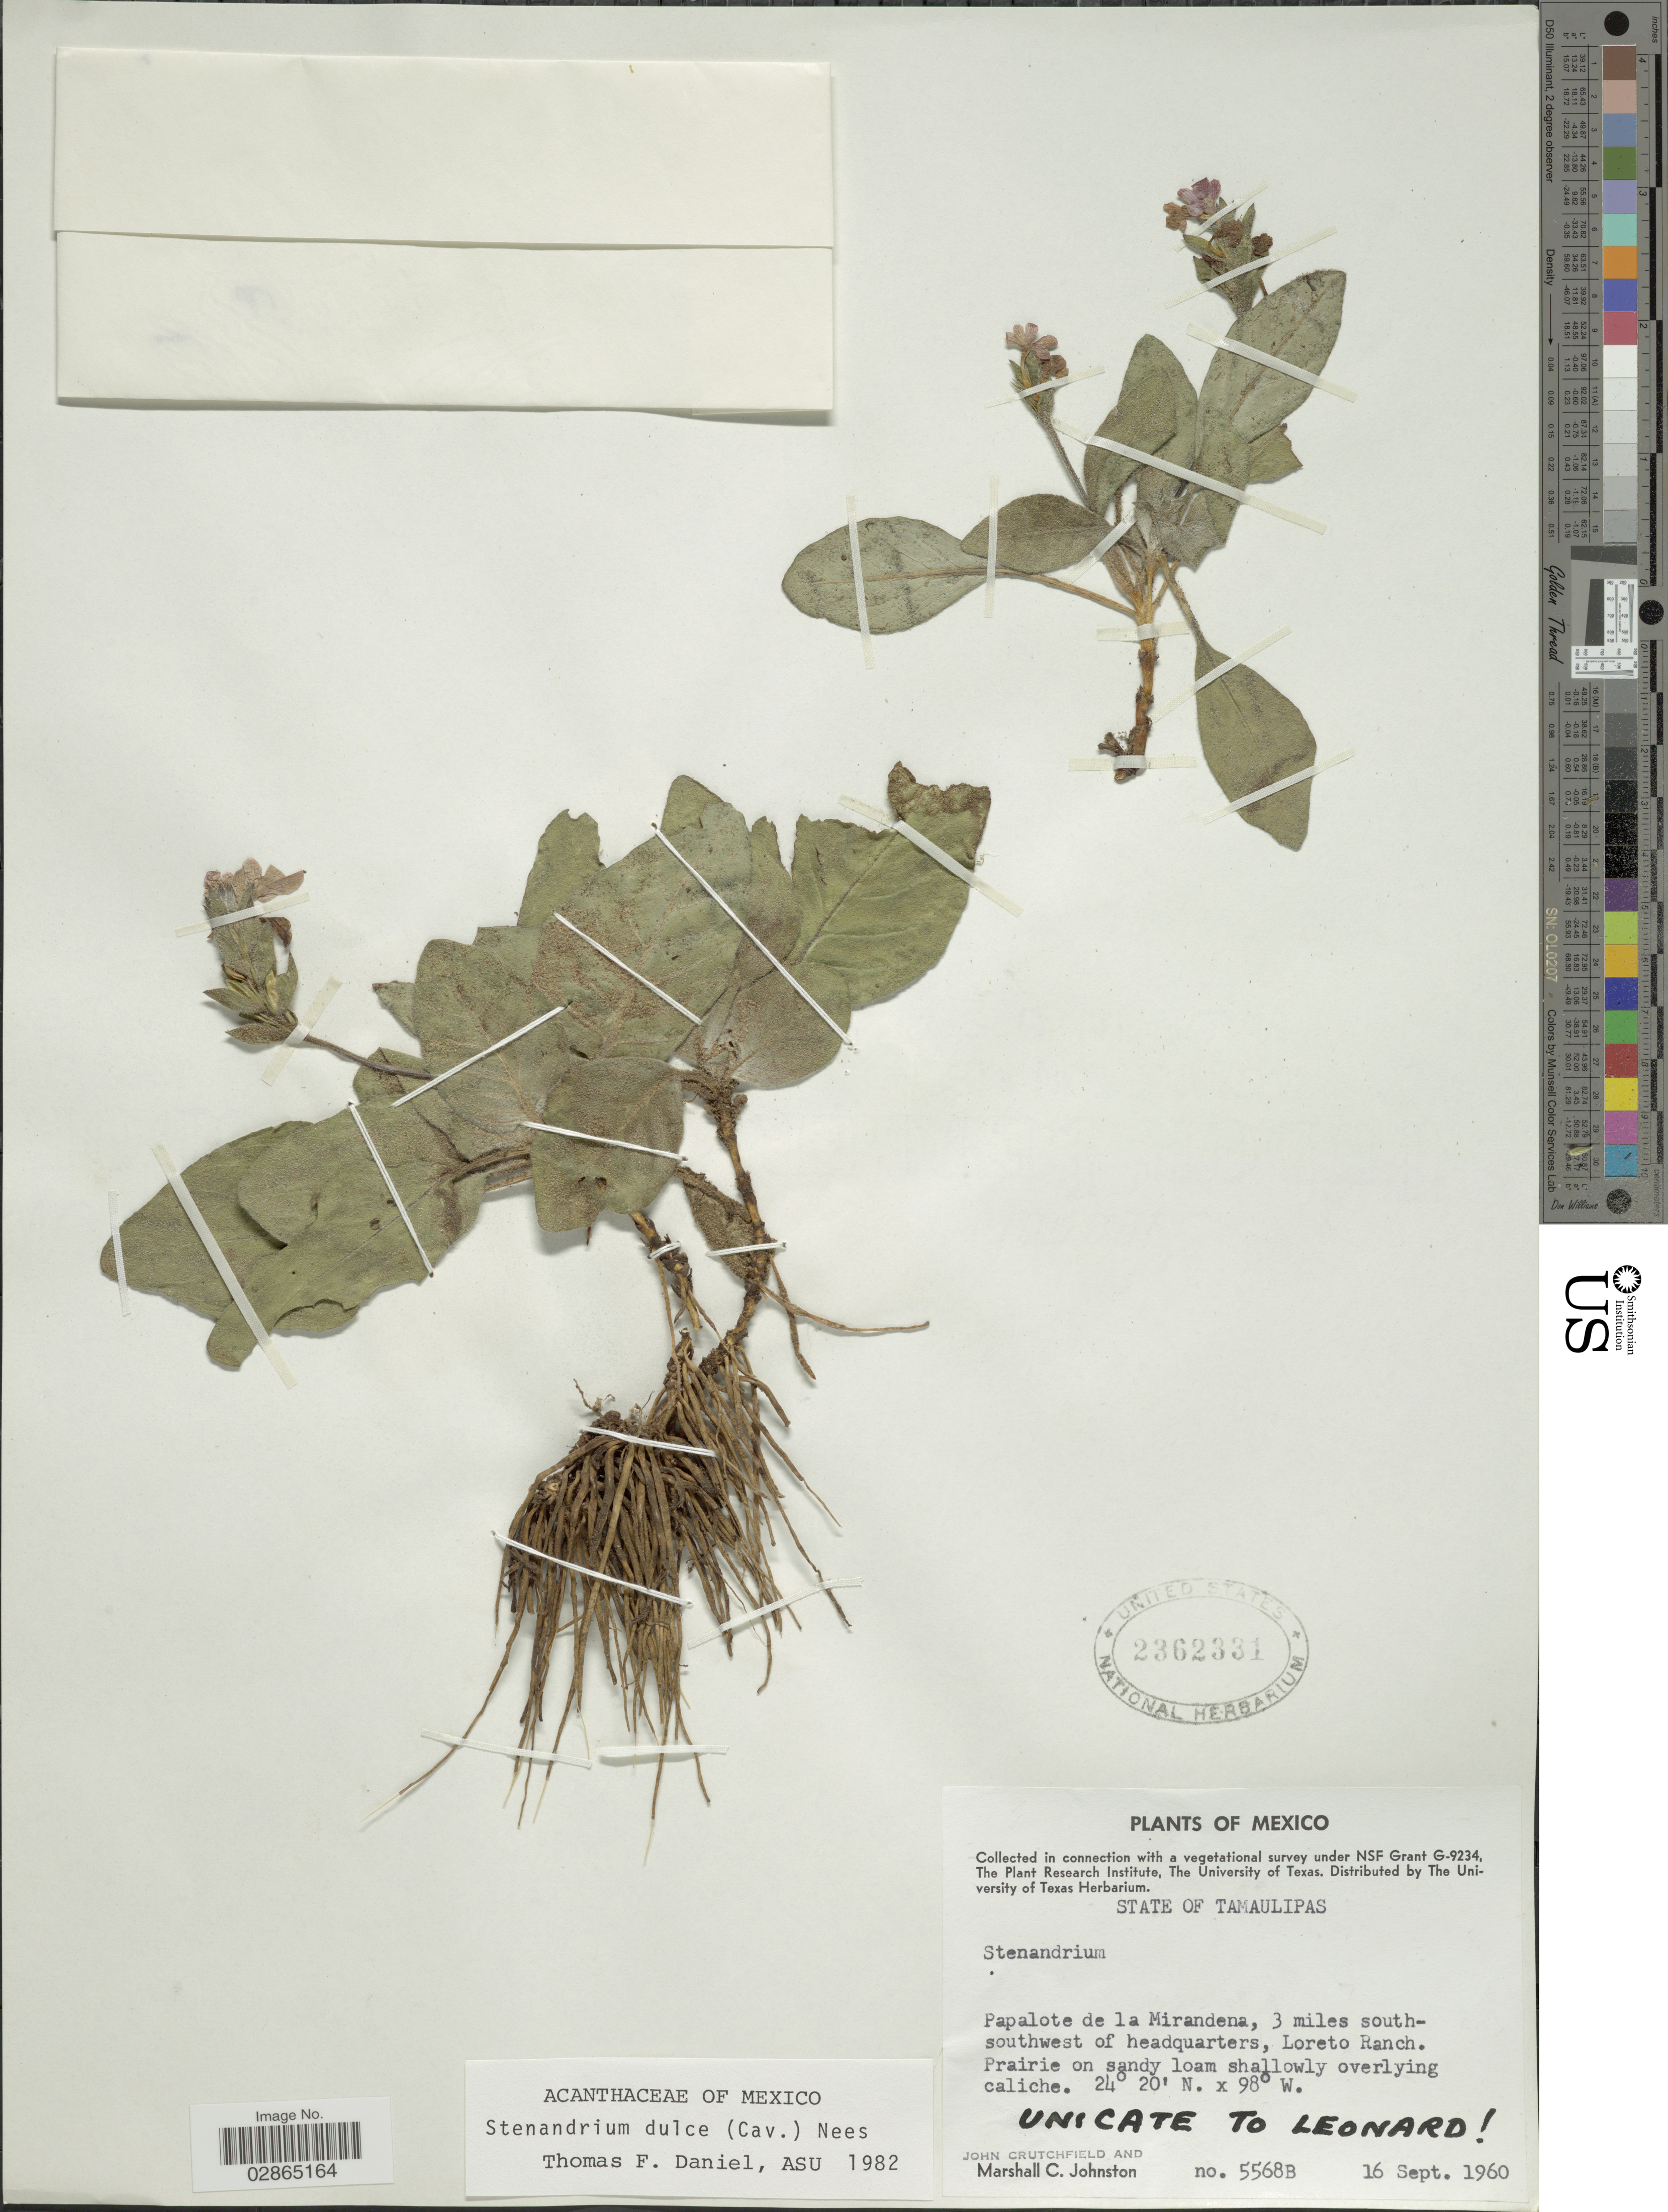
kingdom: Plantae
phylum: Tracheophyta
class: Magnoliopsida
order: Lamiales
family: Acanthaceae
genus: Stenandrium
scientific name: Stenandrium mexicanum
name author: Leonard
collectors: J. Crutchfield & M. Johnston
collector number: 5568B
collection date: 1960-09-16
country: Mexico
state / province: Tamaulipas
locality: Papalote de la Mirandena, 3 miles south-southwest of headquarters, Loreto Ranch.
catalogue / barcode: US 2362331